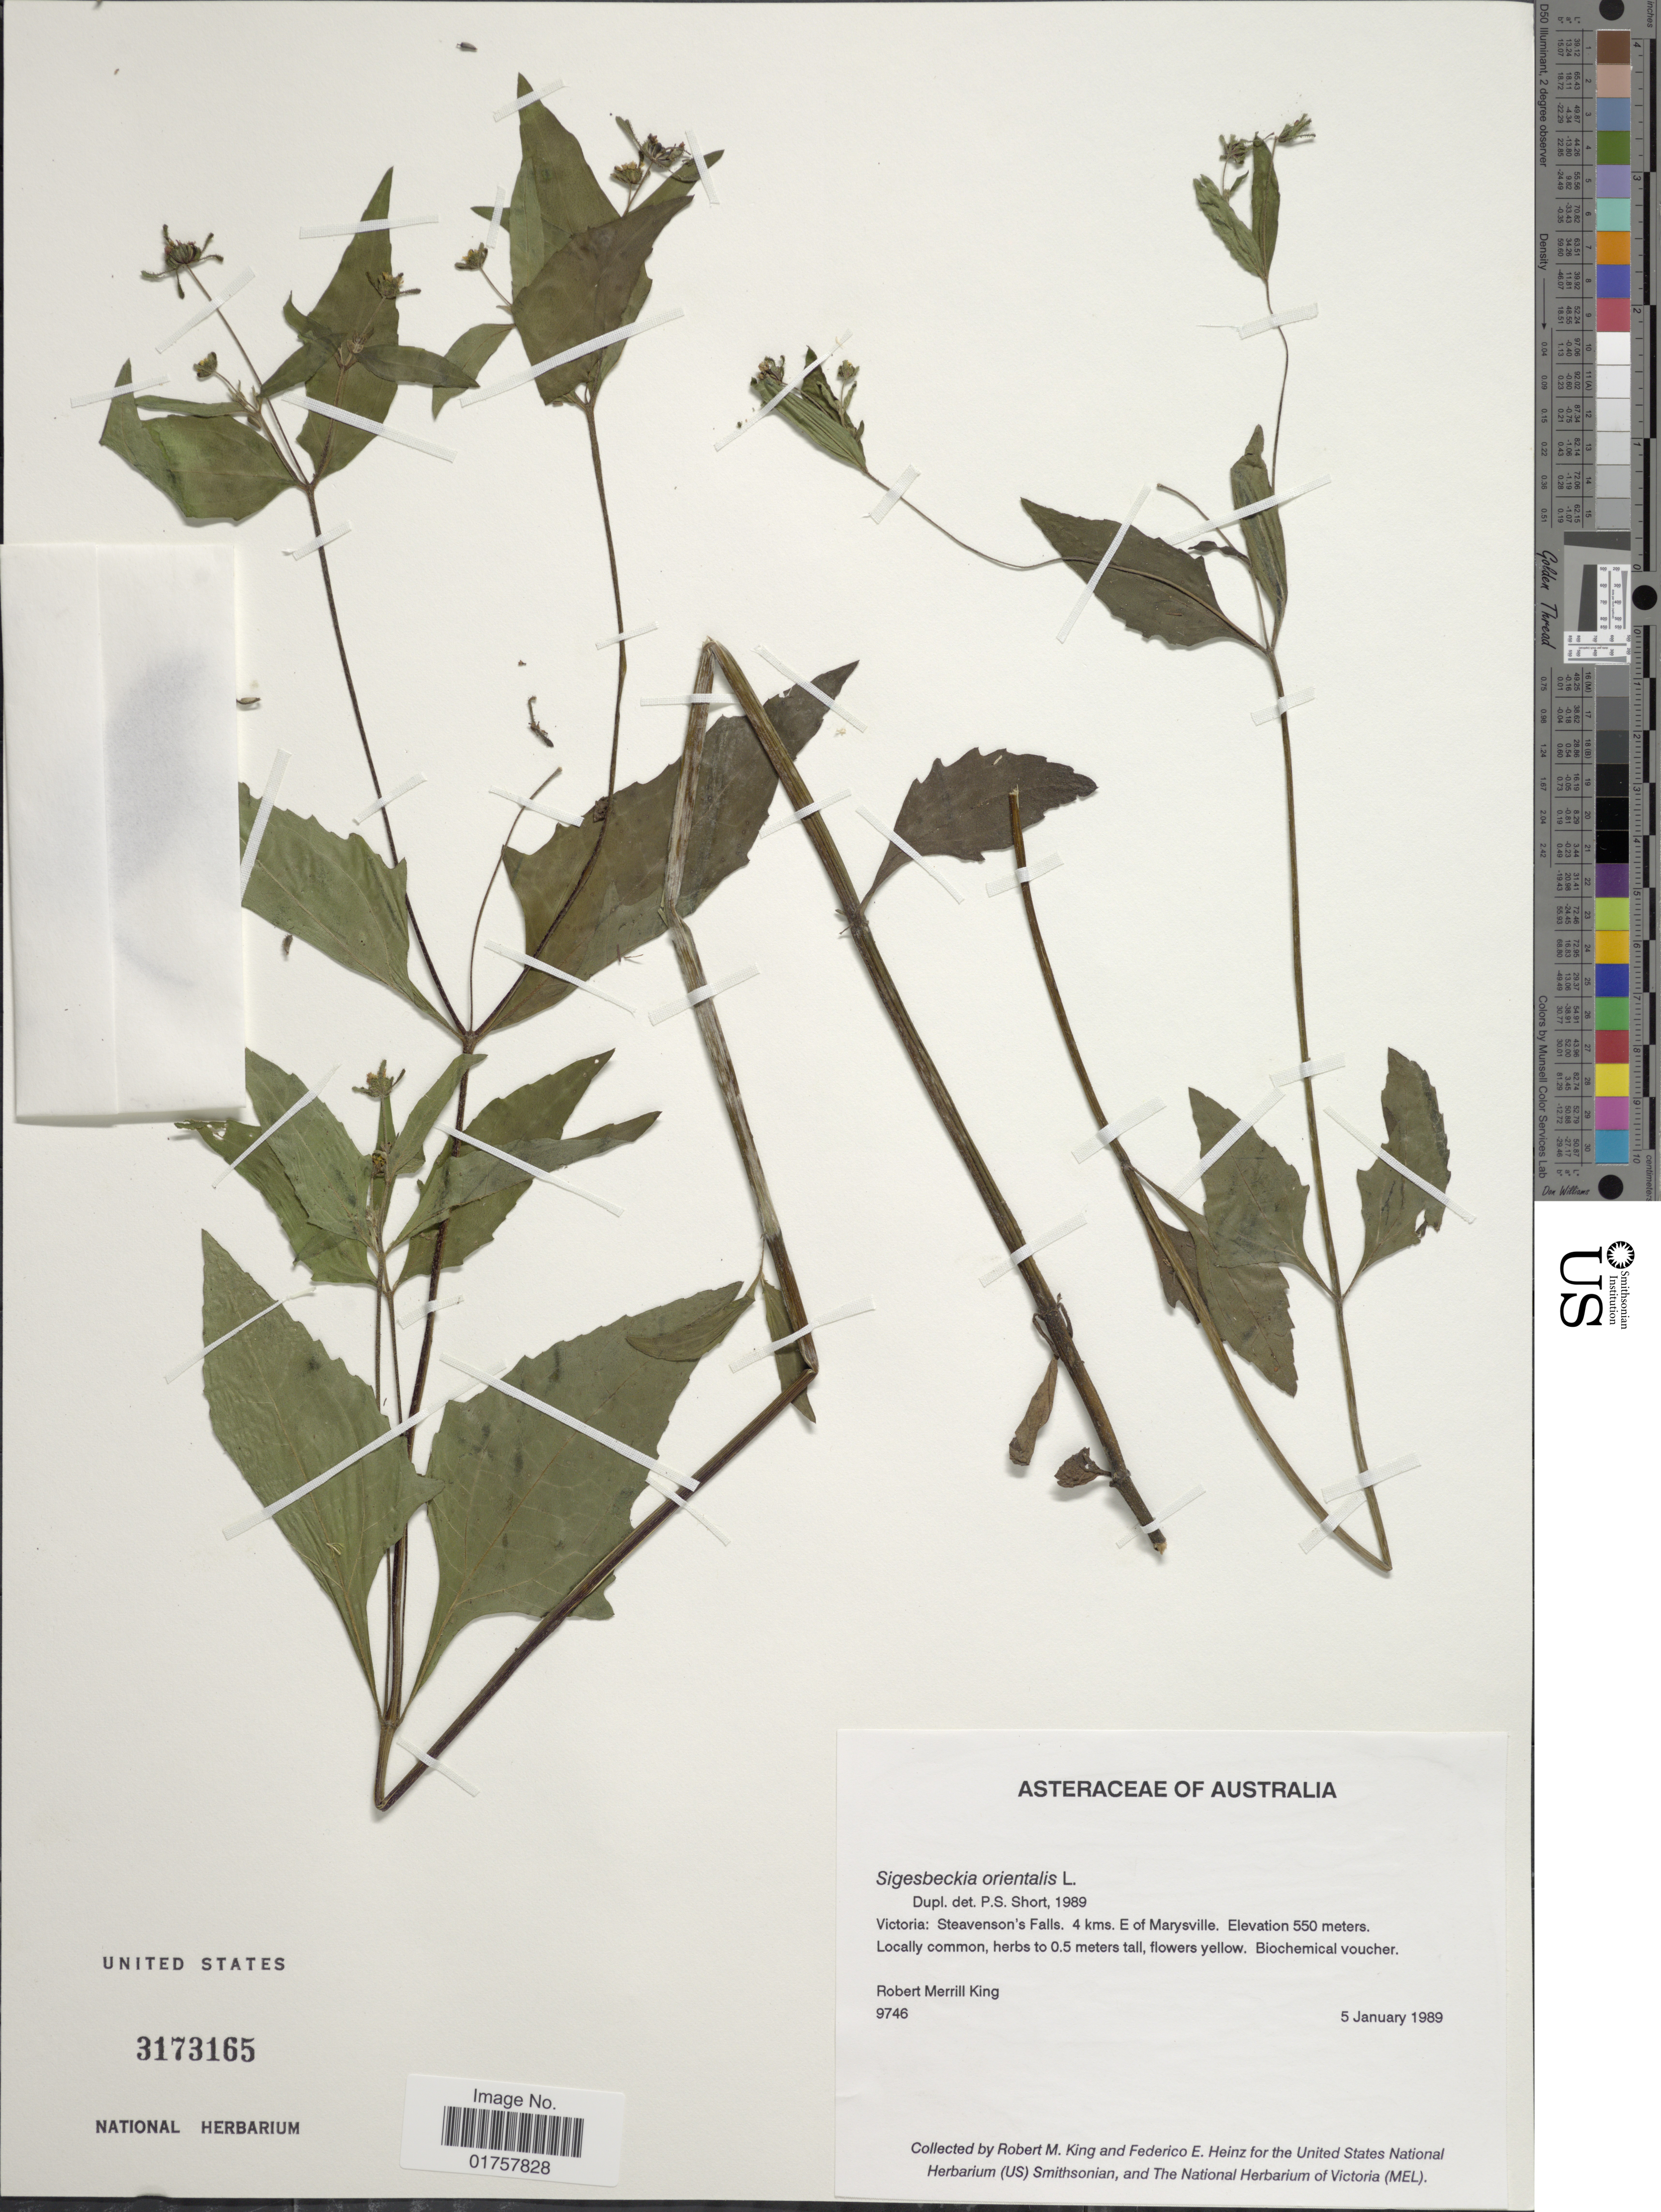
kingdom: Plantae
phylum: Tracheophyta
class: Magnoliopsida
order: Asterales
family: Asteraceae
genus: Sigesbeckia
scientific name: Sigesbeckia orientalis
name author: L.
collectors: R. M. King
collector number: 9746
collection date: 1989-01-05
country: Australia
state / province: Victoria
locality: Victoria: Steavenson's Fall, 4 kms. E of Marysville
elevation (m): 550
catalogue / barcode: US 3173165